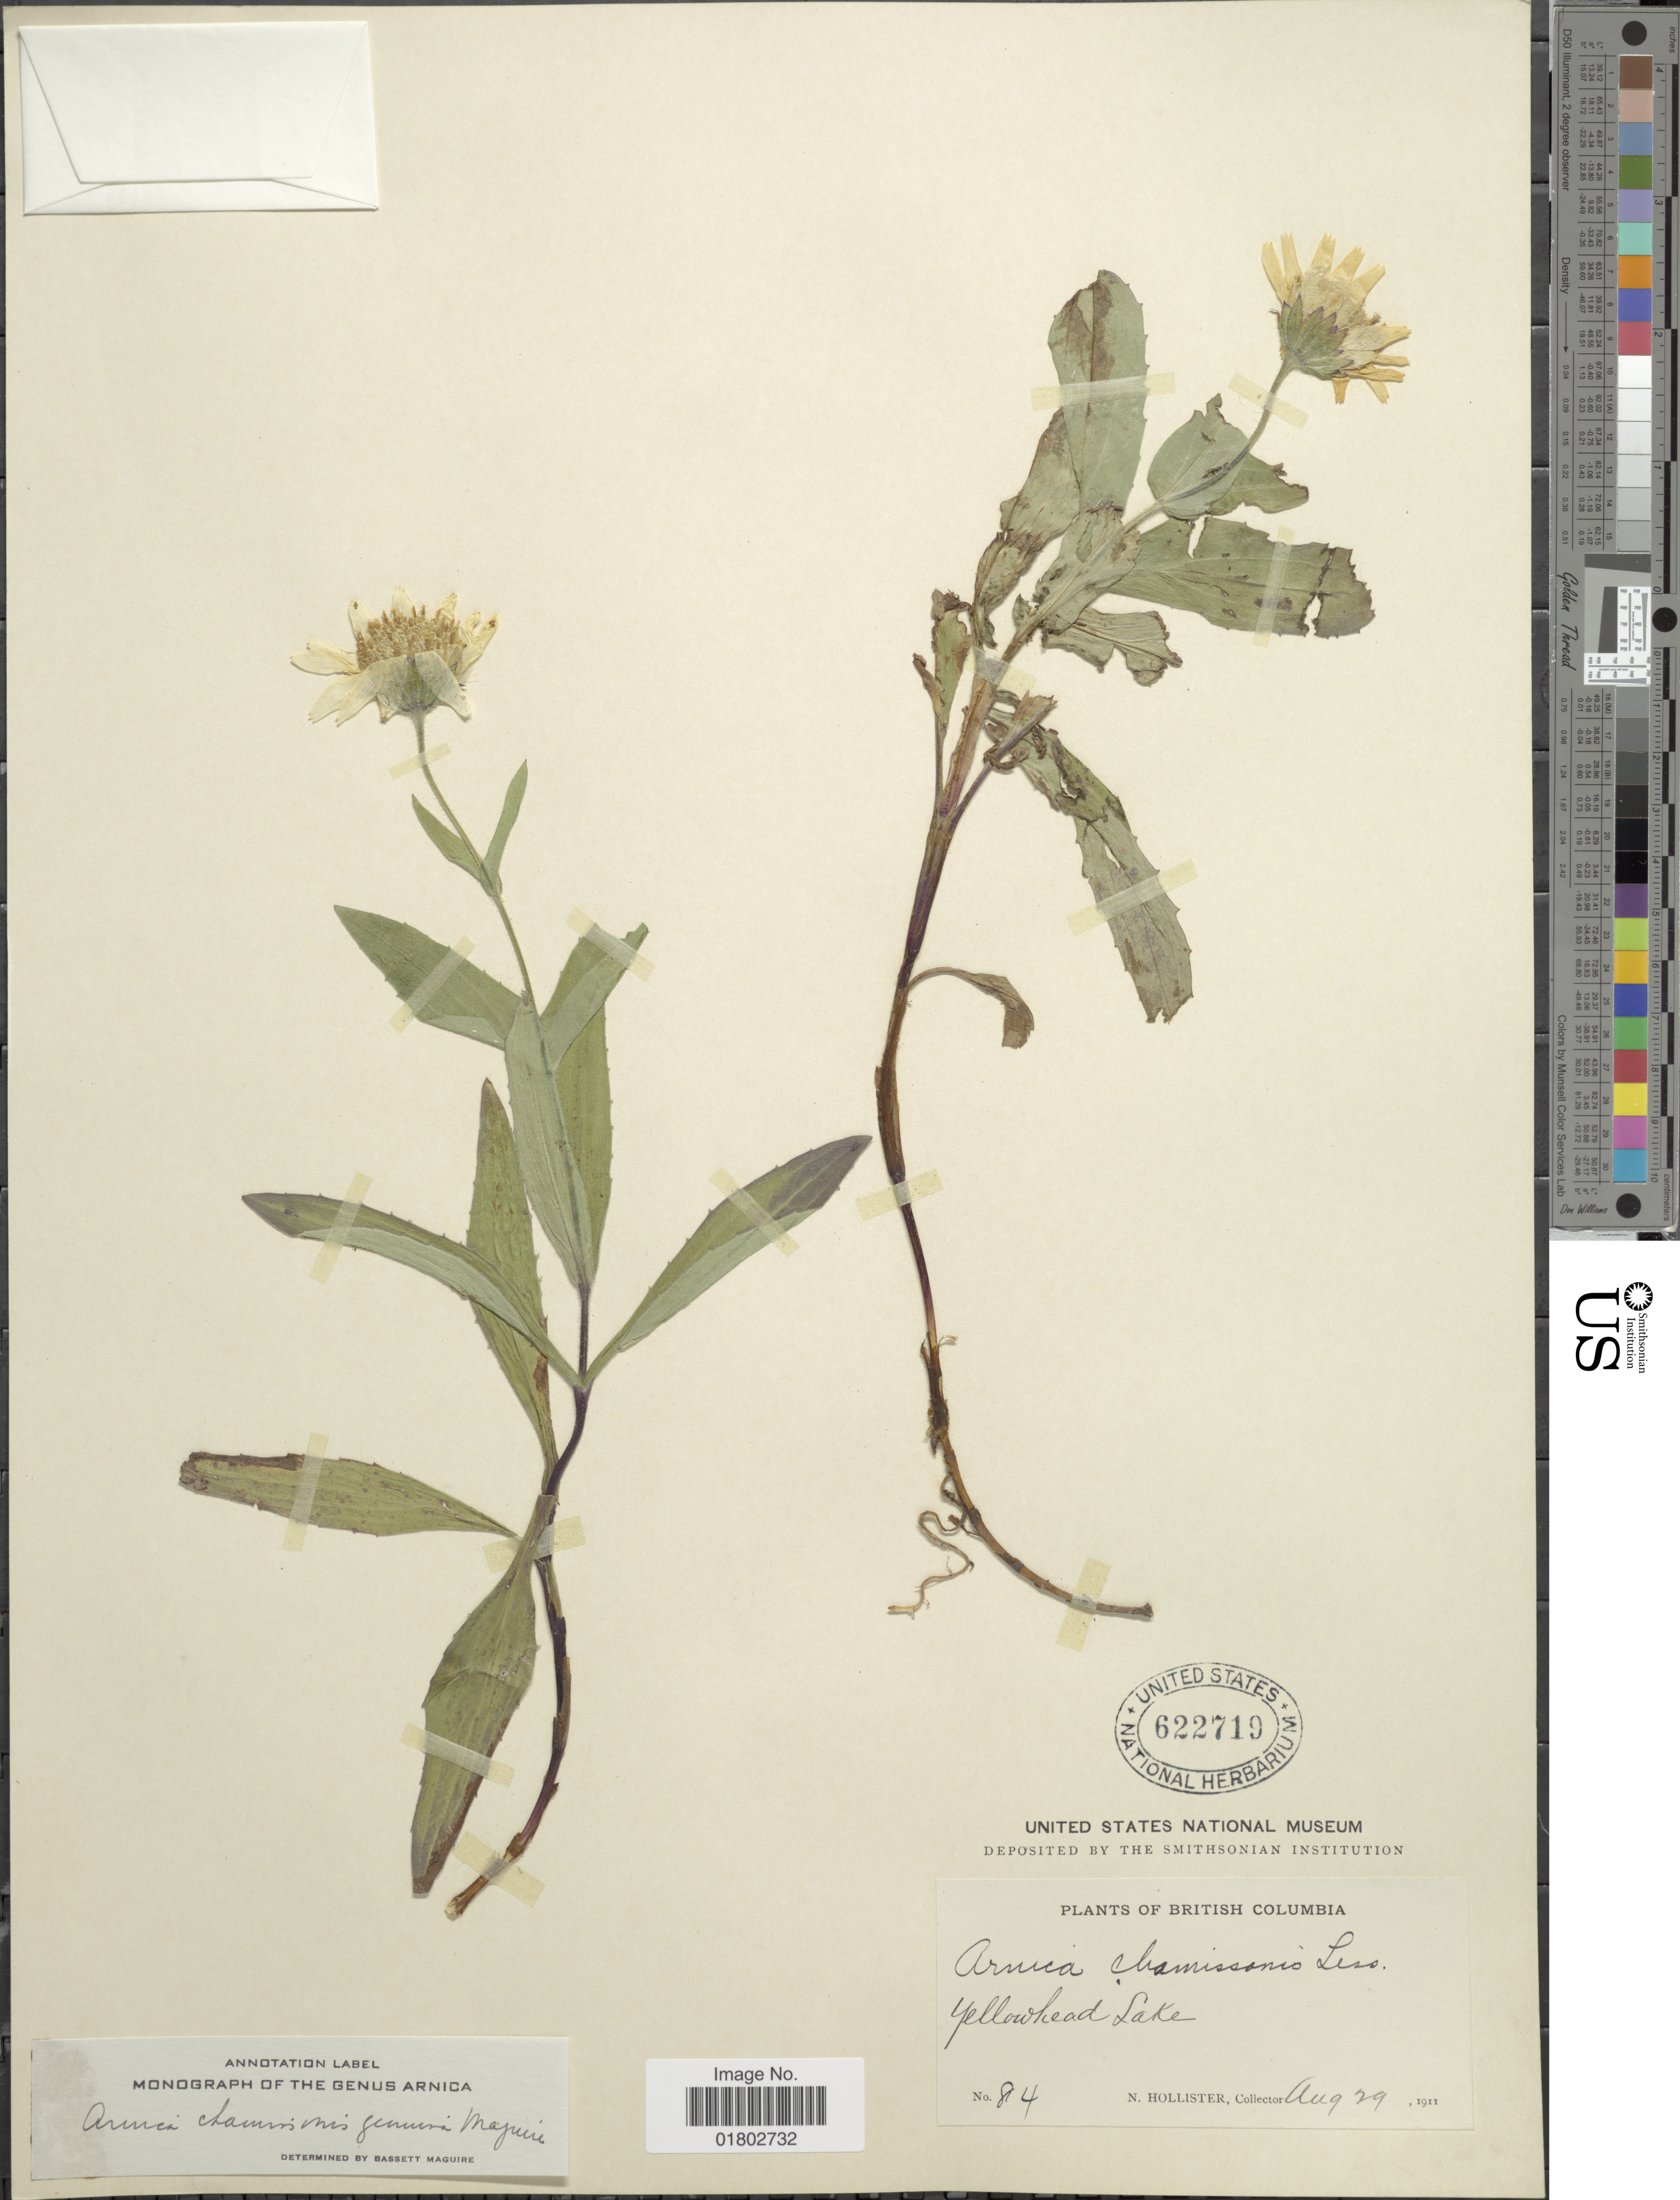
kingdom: Plantae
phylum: Tracheophyta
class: Magnoliopsida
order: Asterales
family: Asteraceae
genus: Arnica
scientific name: Arnica chamissonis subsp. genuina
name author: Maguire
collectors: N. Hollister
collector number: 84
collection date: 1911-08-29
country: Canada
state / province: British Columbia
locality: Yellowhead Lake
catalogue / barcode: US 622719